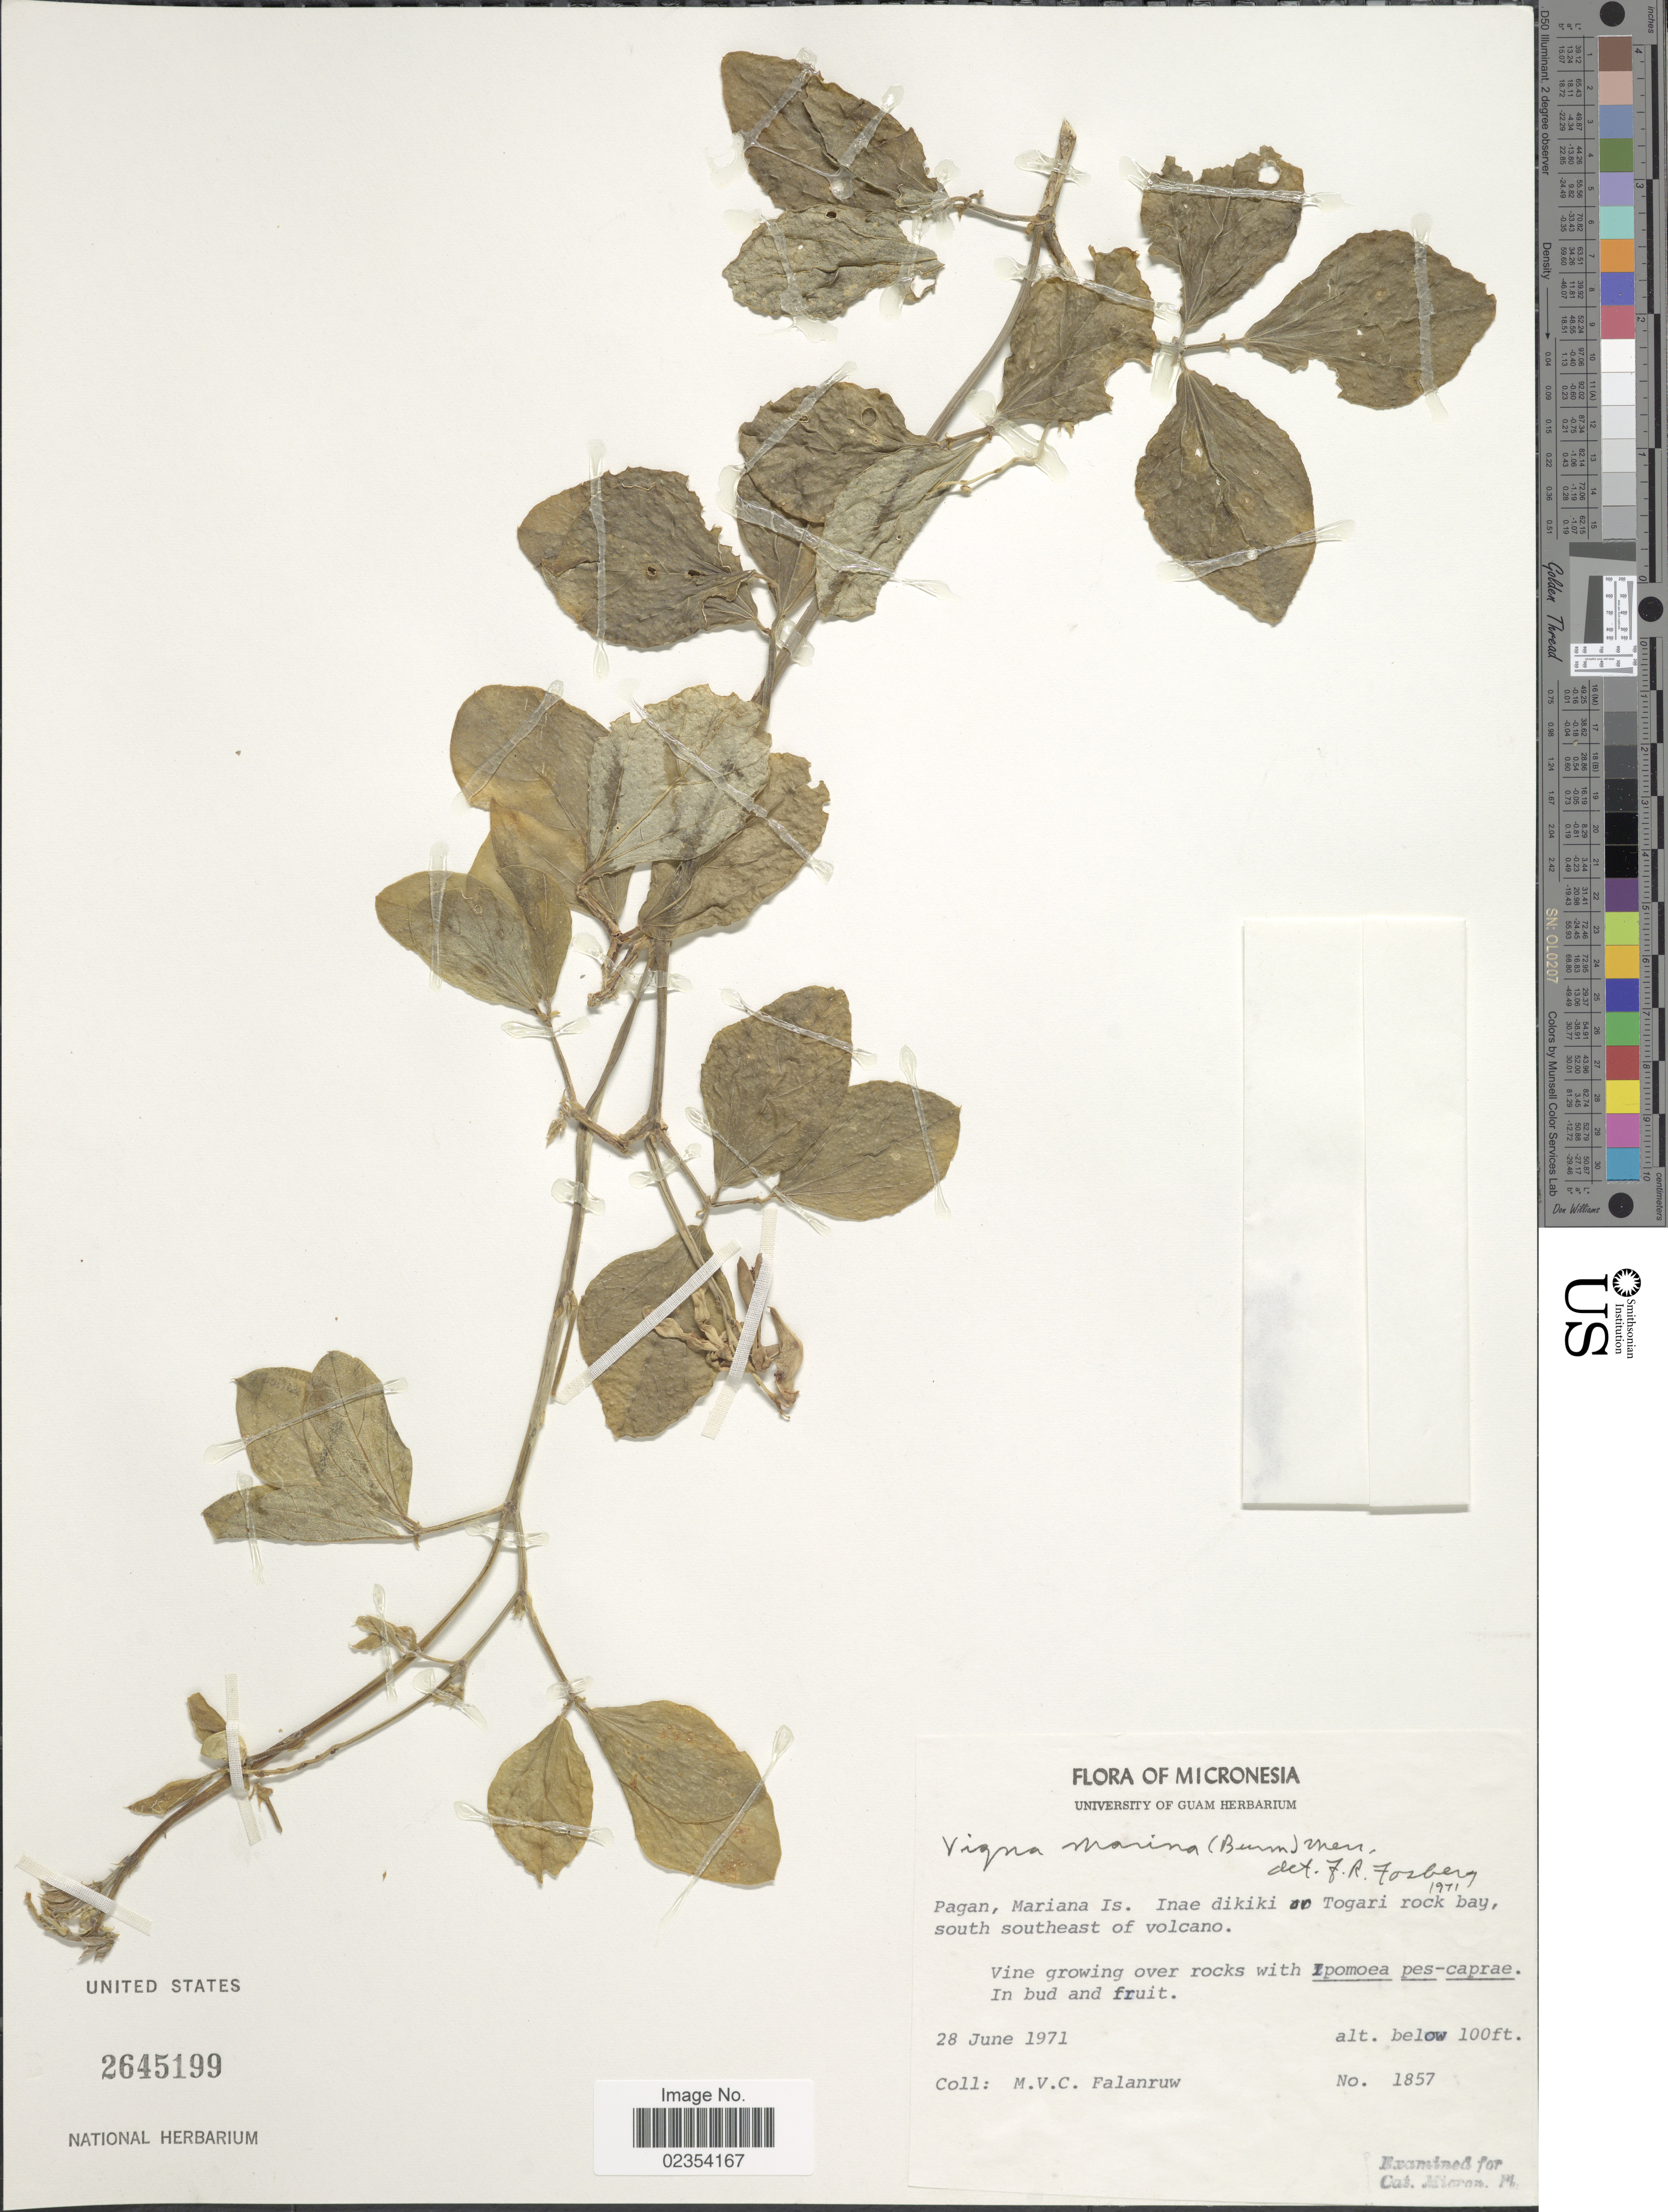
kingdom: Plantae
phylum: Tracheophyta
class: Magnoliopsida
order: Fabales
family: Fabaceae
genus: Vigna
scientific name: Vigna marina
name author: (Burm.) Merr.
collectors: M. V. Falanruw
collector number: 1857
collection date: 1971-06-28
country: Northern Mariana Islands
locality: Micronesia, Pagan, Mariana Is. Inae dikiki Togari rock bay, south southeast of volcano.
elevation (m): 30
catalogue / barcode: US 2645199